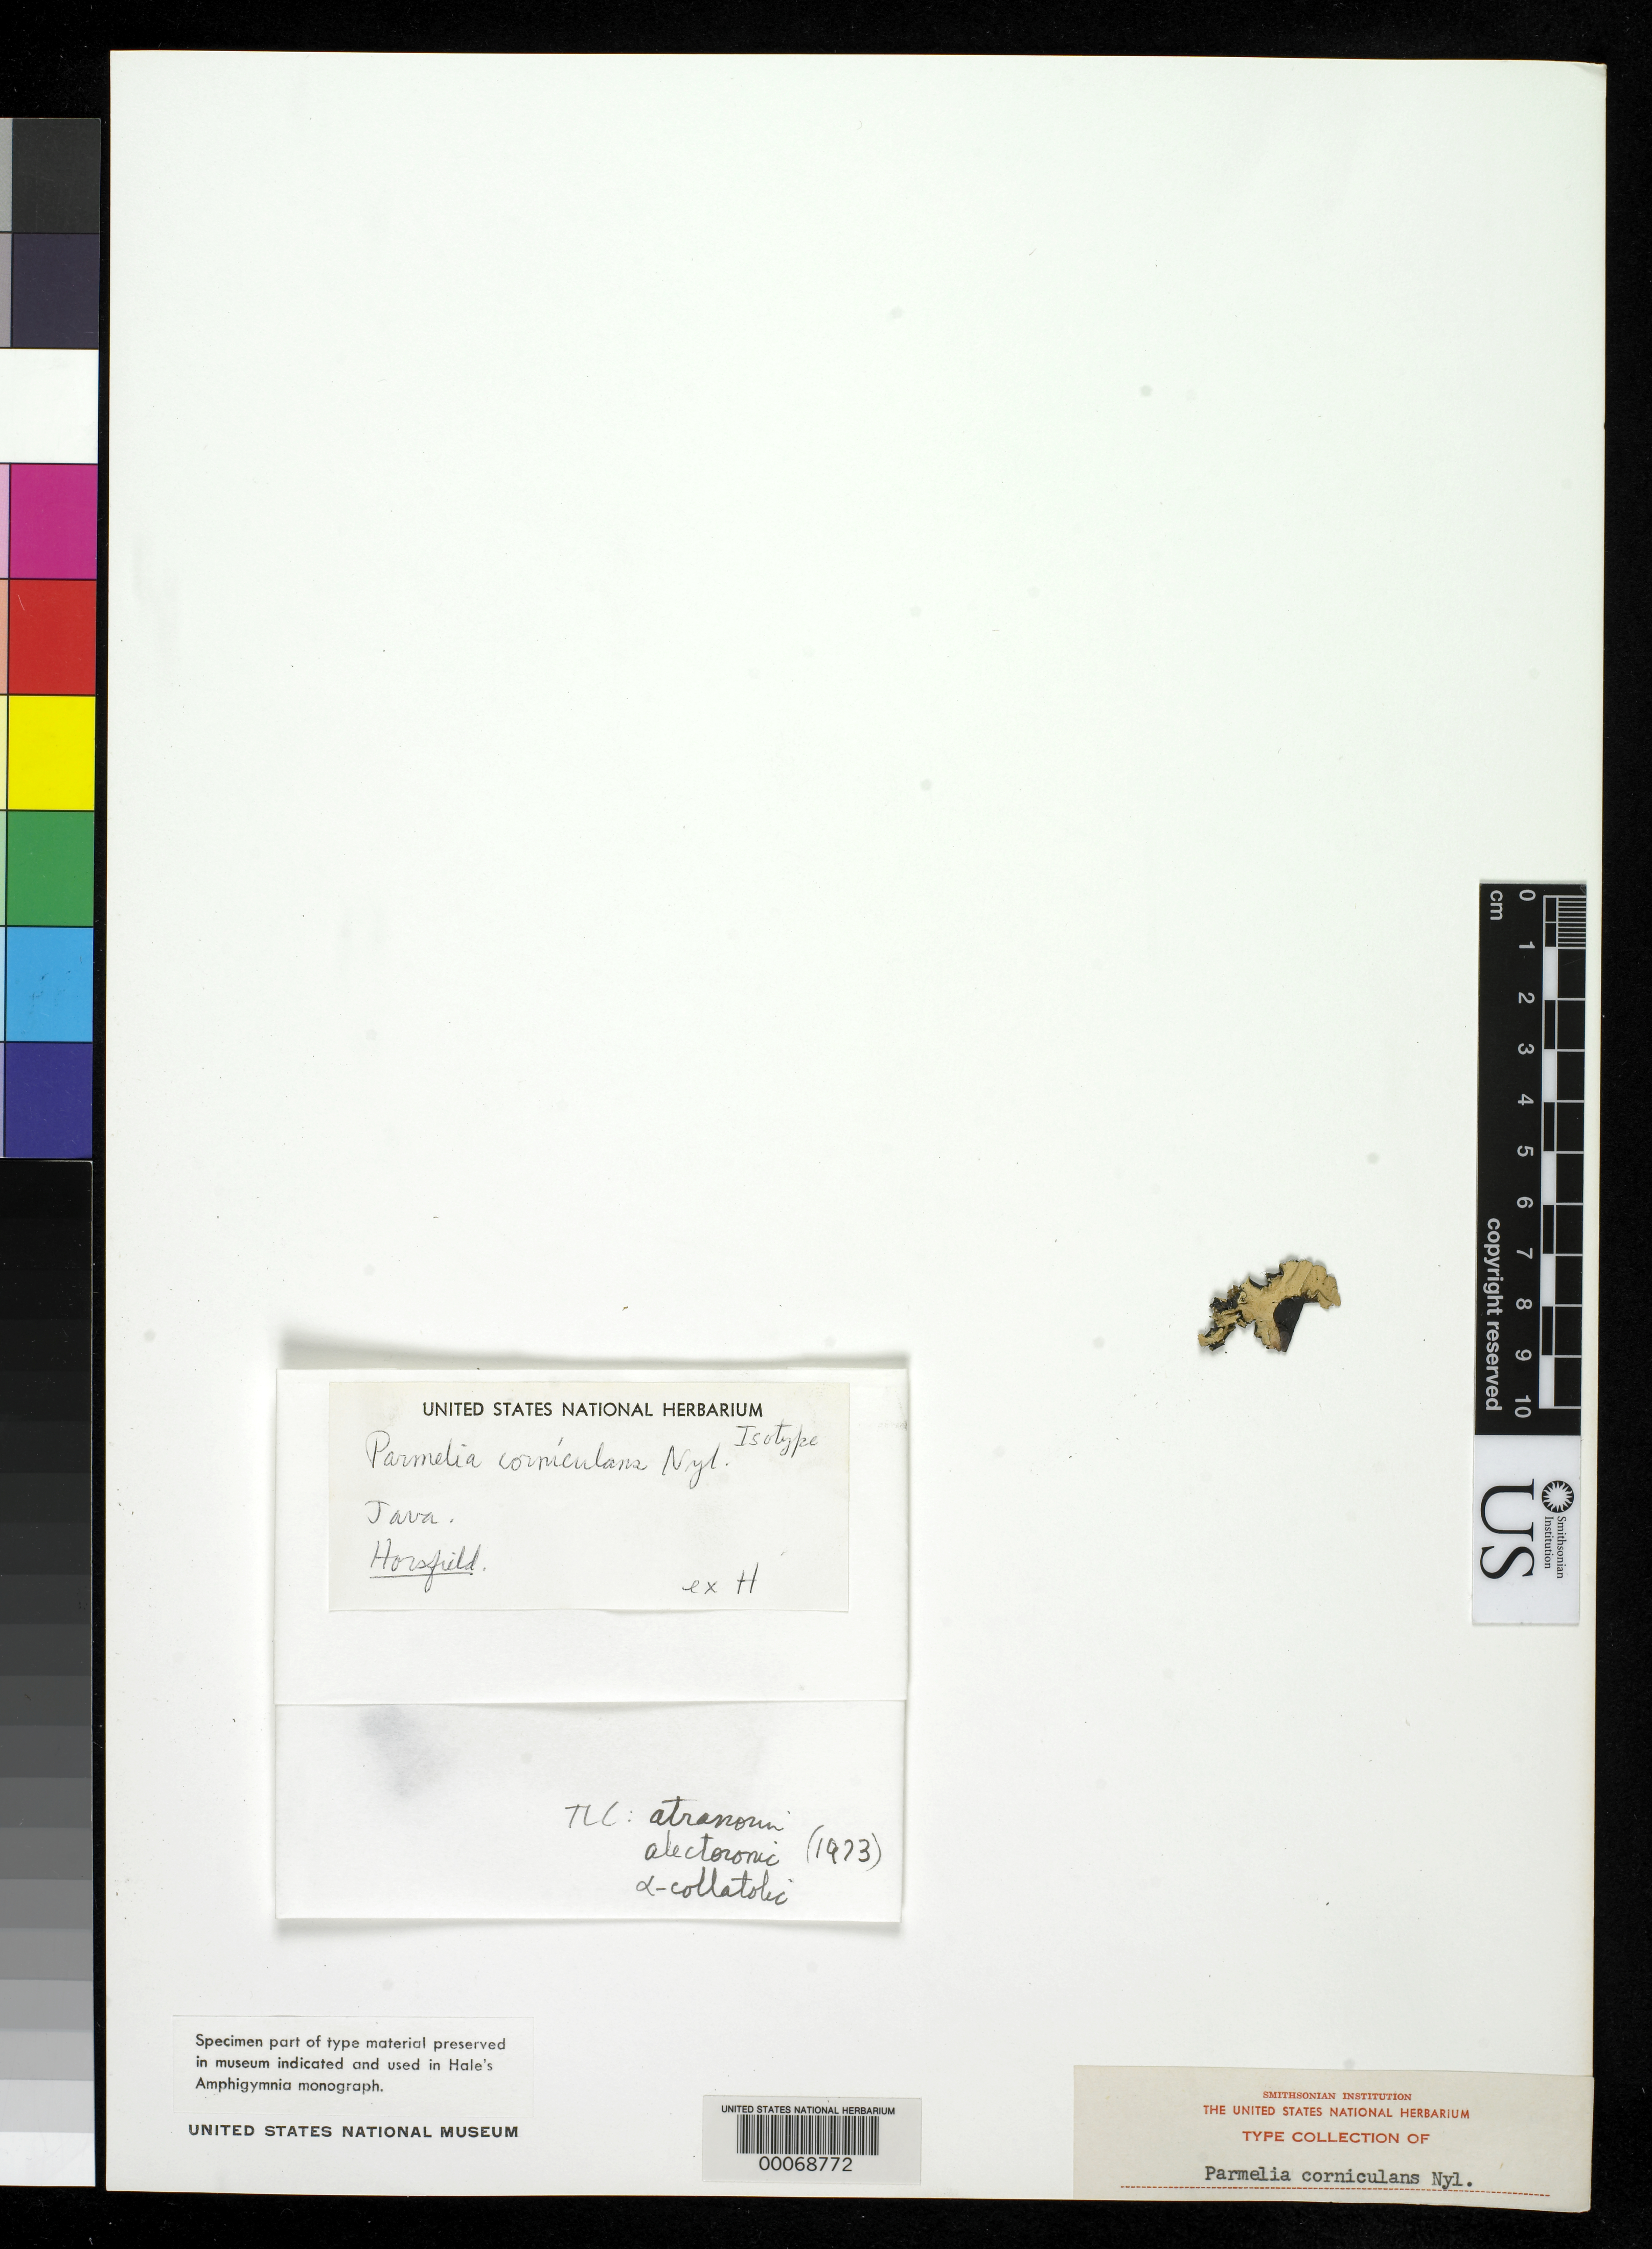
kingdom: Fungi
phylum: Ascomycota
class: Lecanoromycetes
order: Lecanorales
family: Parmeliaceae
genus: Parmelia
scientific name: Parmelia corniculans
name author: Nyl.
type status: Isolectotype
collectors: T. Horsfield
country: Indonesia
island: Java